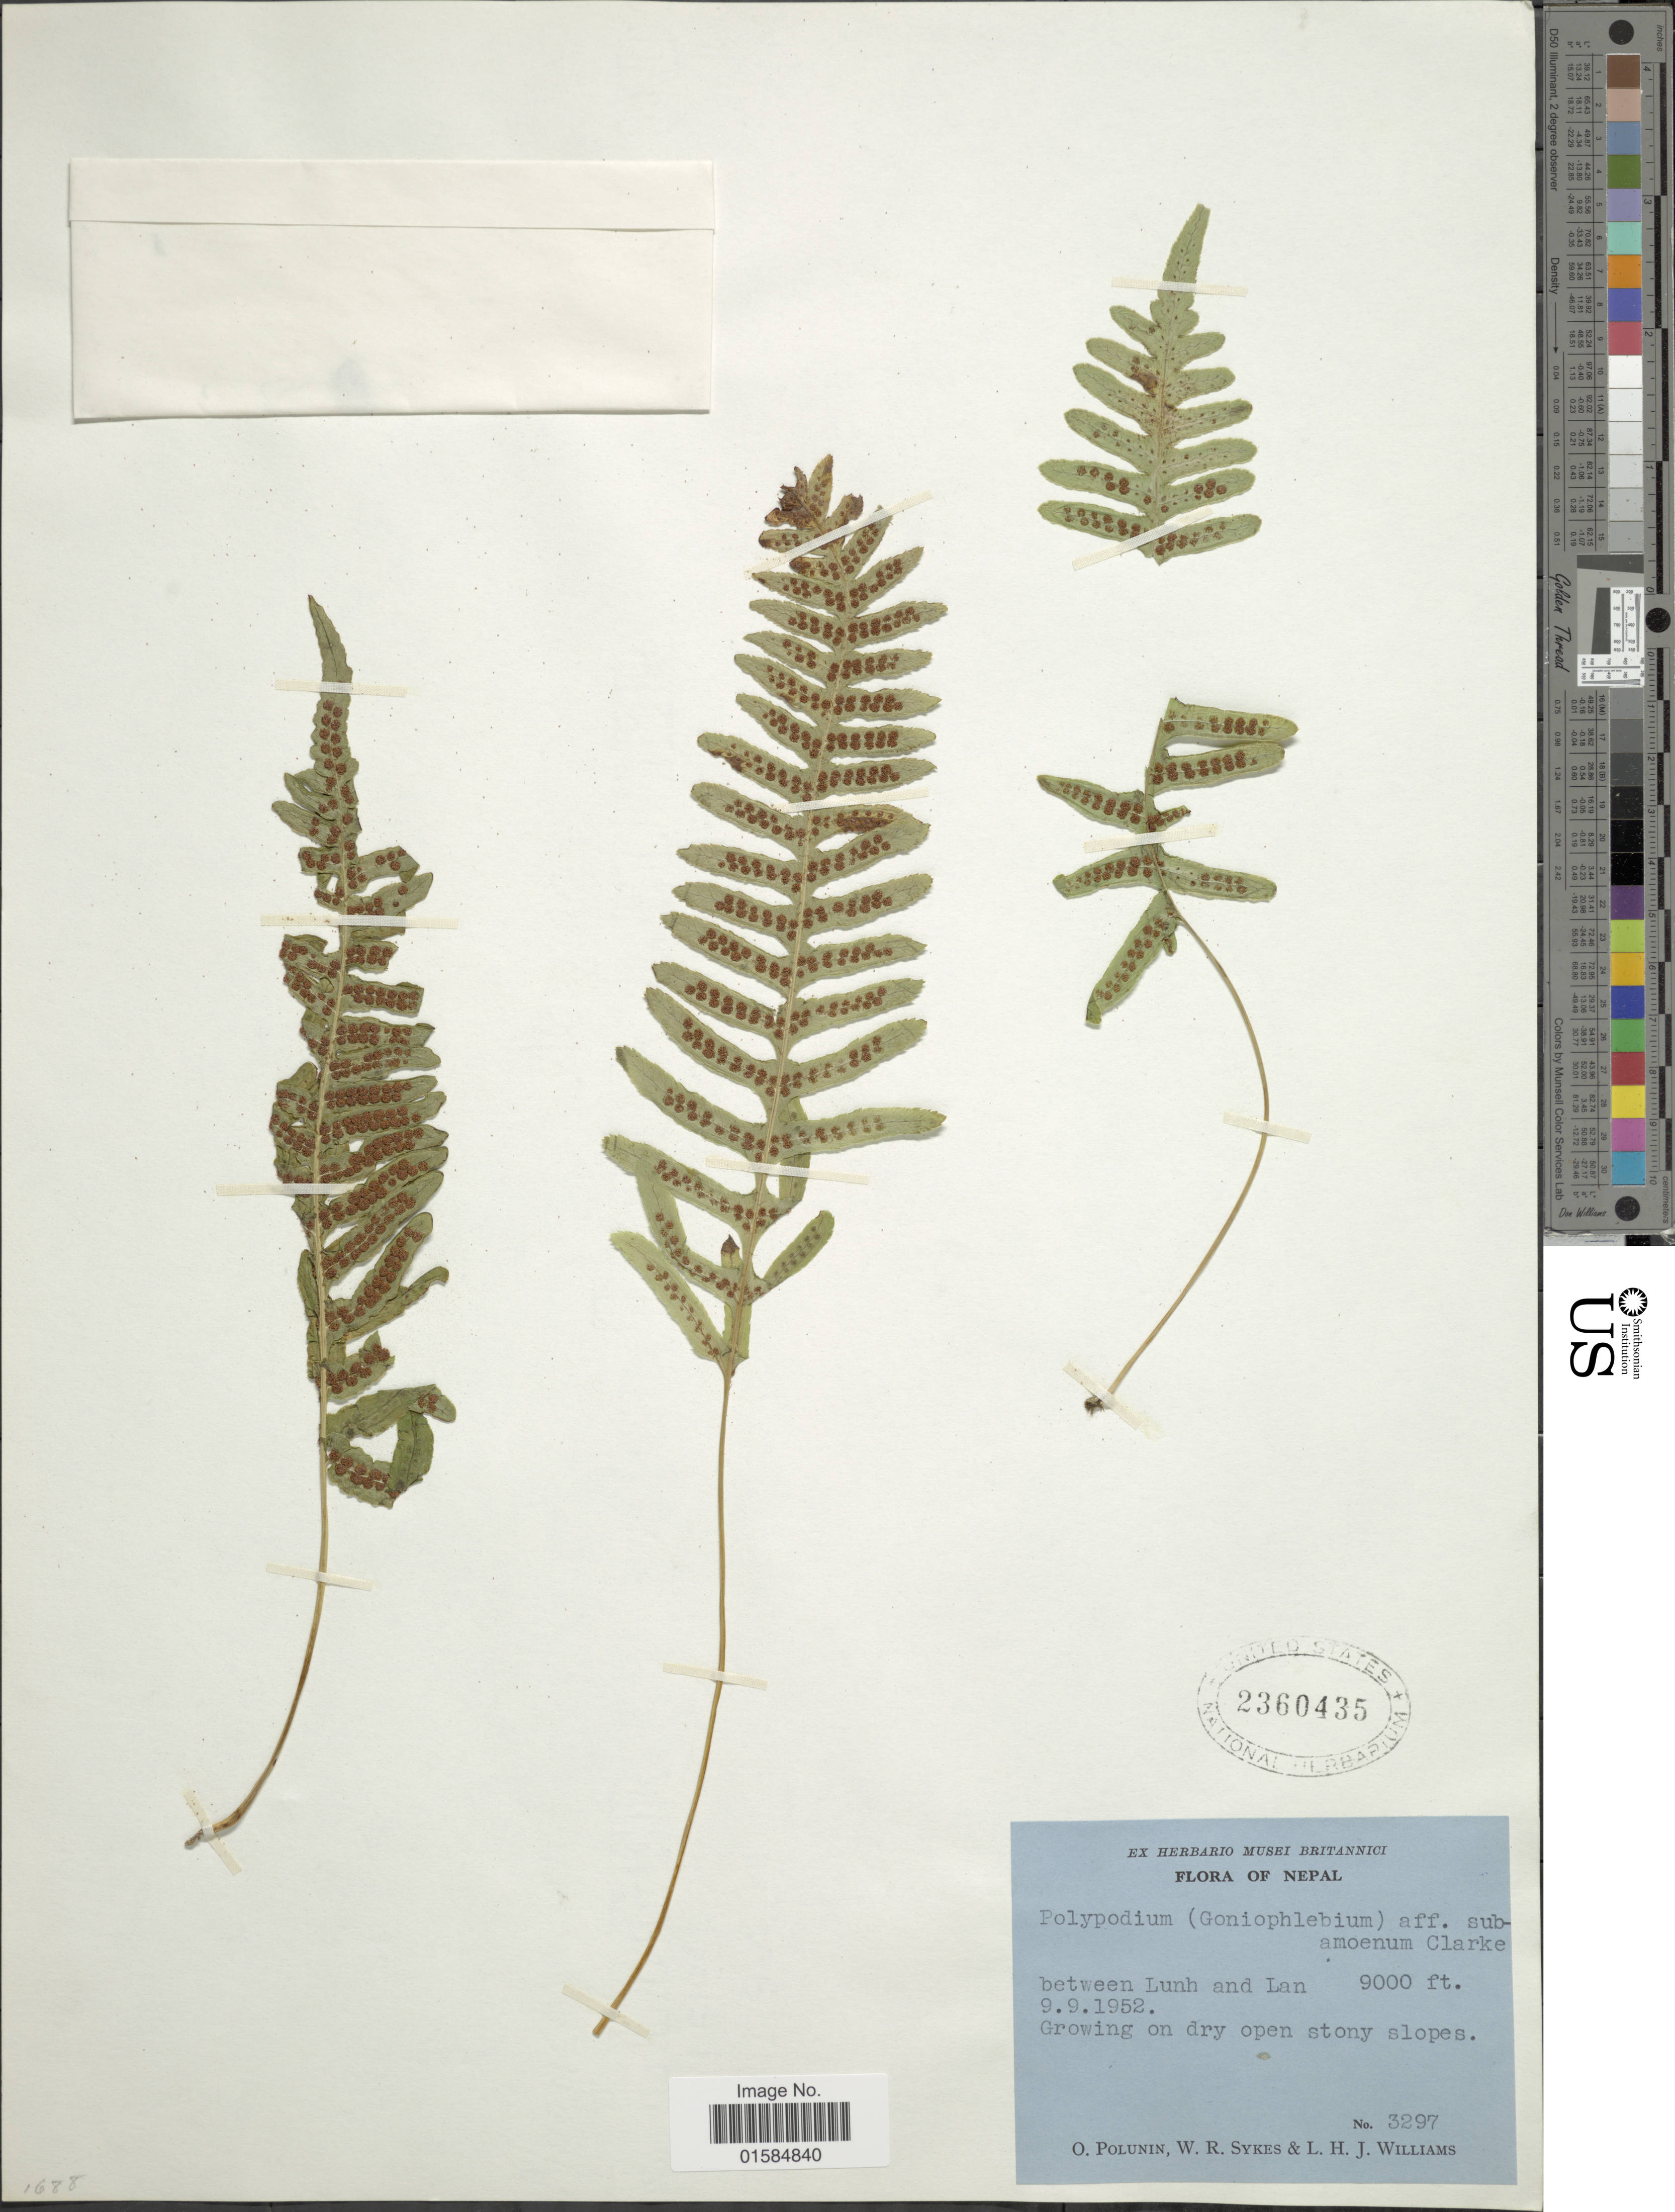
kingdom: Plantae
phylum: Tracheophyta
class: Polypodiopsida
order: Polypodiales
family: Polypodiaceae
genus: Goniophlebium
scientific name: Goniophlebium subamoenum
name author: (C.B. Clarke) Bedd.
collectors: O. V. Polunin, W. R. Sykes & L. H. J. Williams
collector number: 3297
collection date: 1952-09-09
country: Nepal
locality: Between Lunh and Lan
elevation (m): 2743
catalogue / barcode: US 2360435